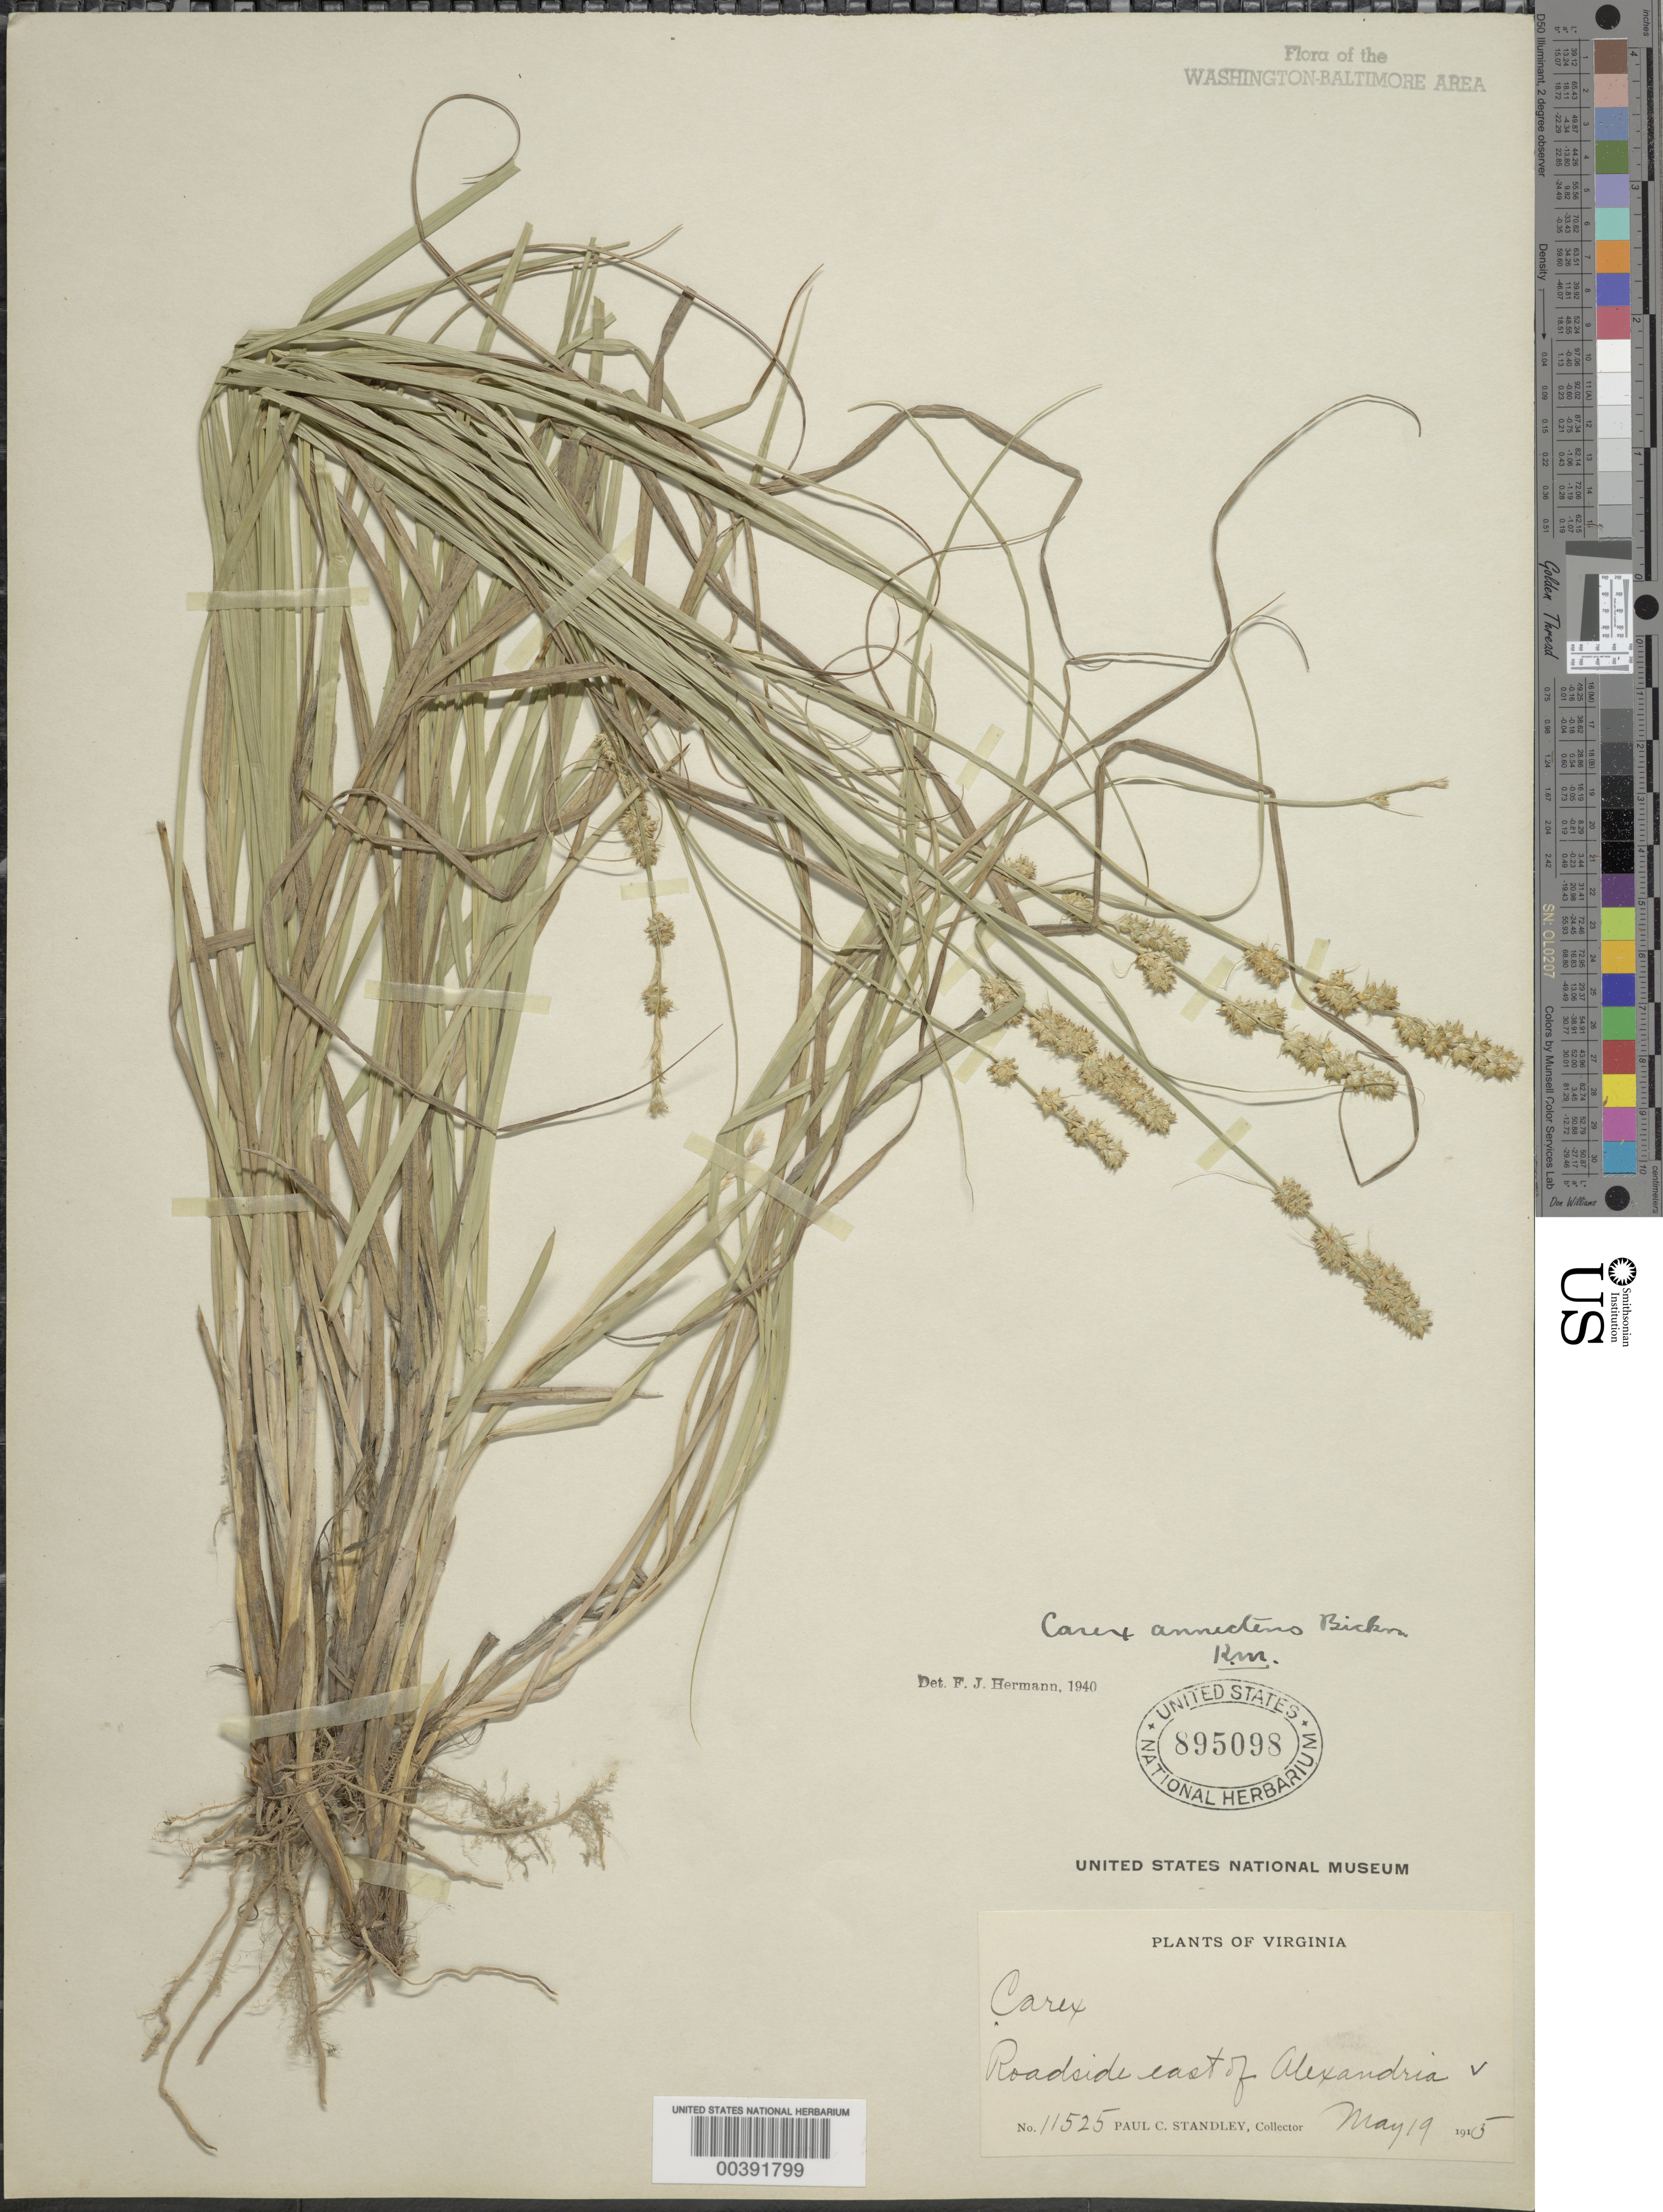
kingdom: Plantae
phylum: Tracheophyta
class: Liliopsida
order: Poales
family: Cyperaceae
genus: Carex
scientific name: Carex annectens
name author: (E.P. Bicknell) E.P. Bicknell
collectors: P. C. Standley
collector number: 11525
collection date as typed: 19 May 1915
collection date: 1915-05-19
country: United States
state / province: Virginia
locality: E of Alexandria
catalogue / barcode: US 895098